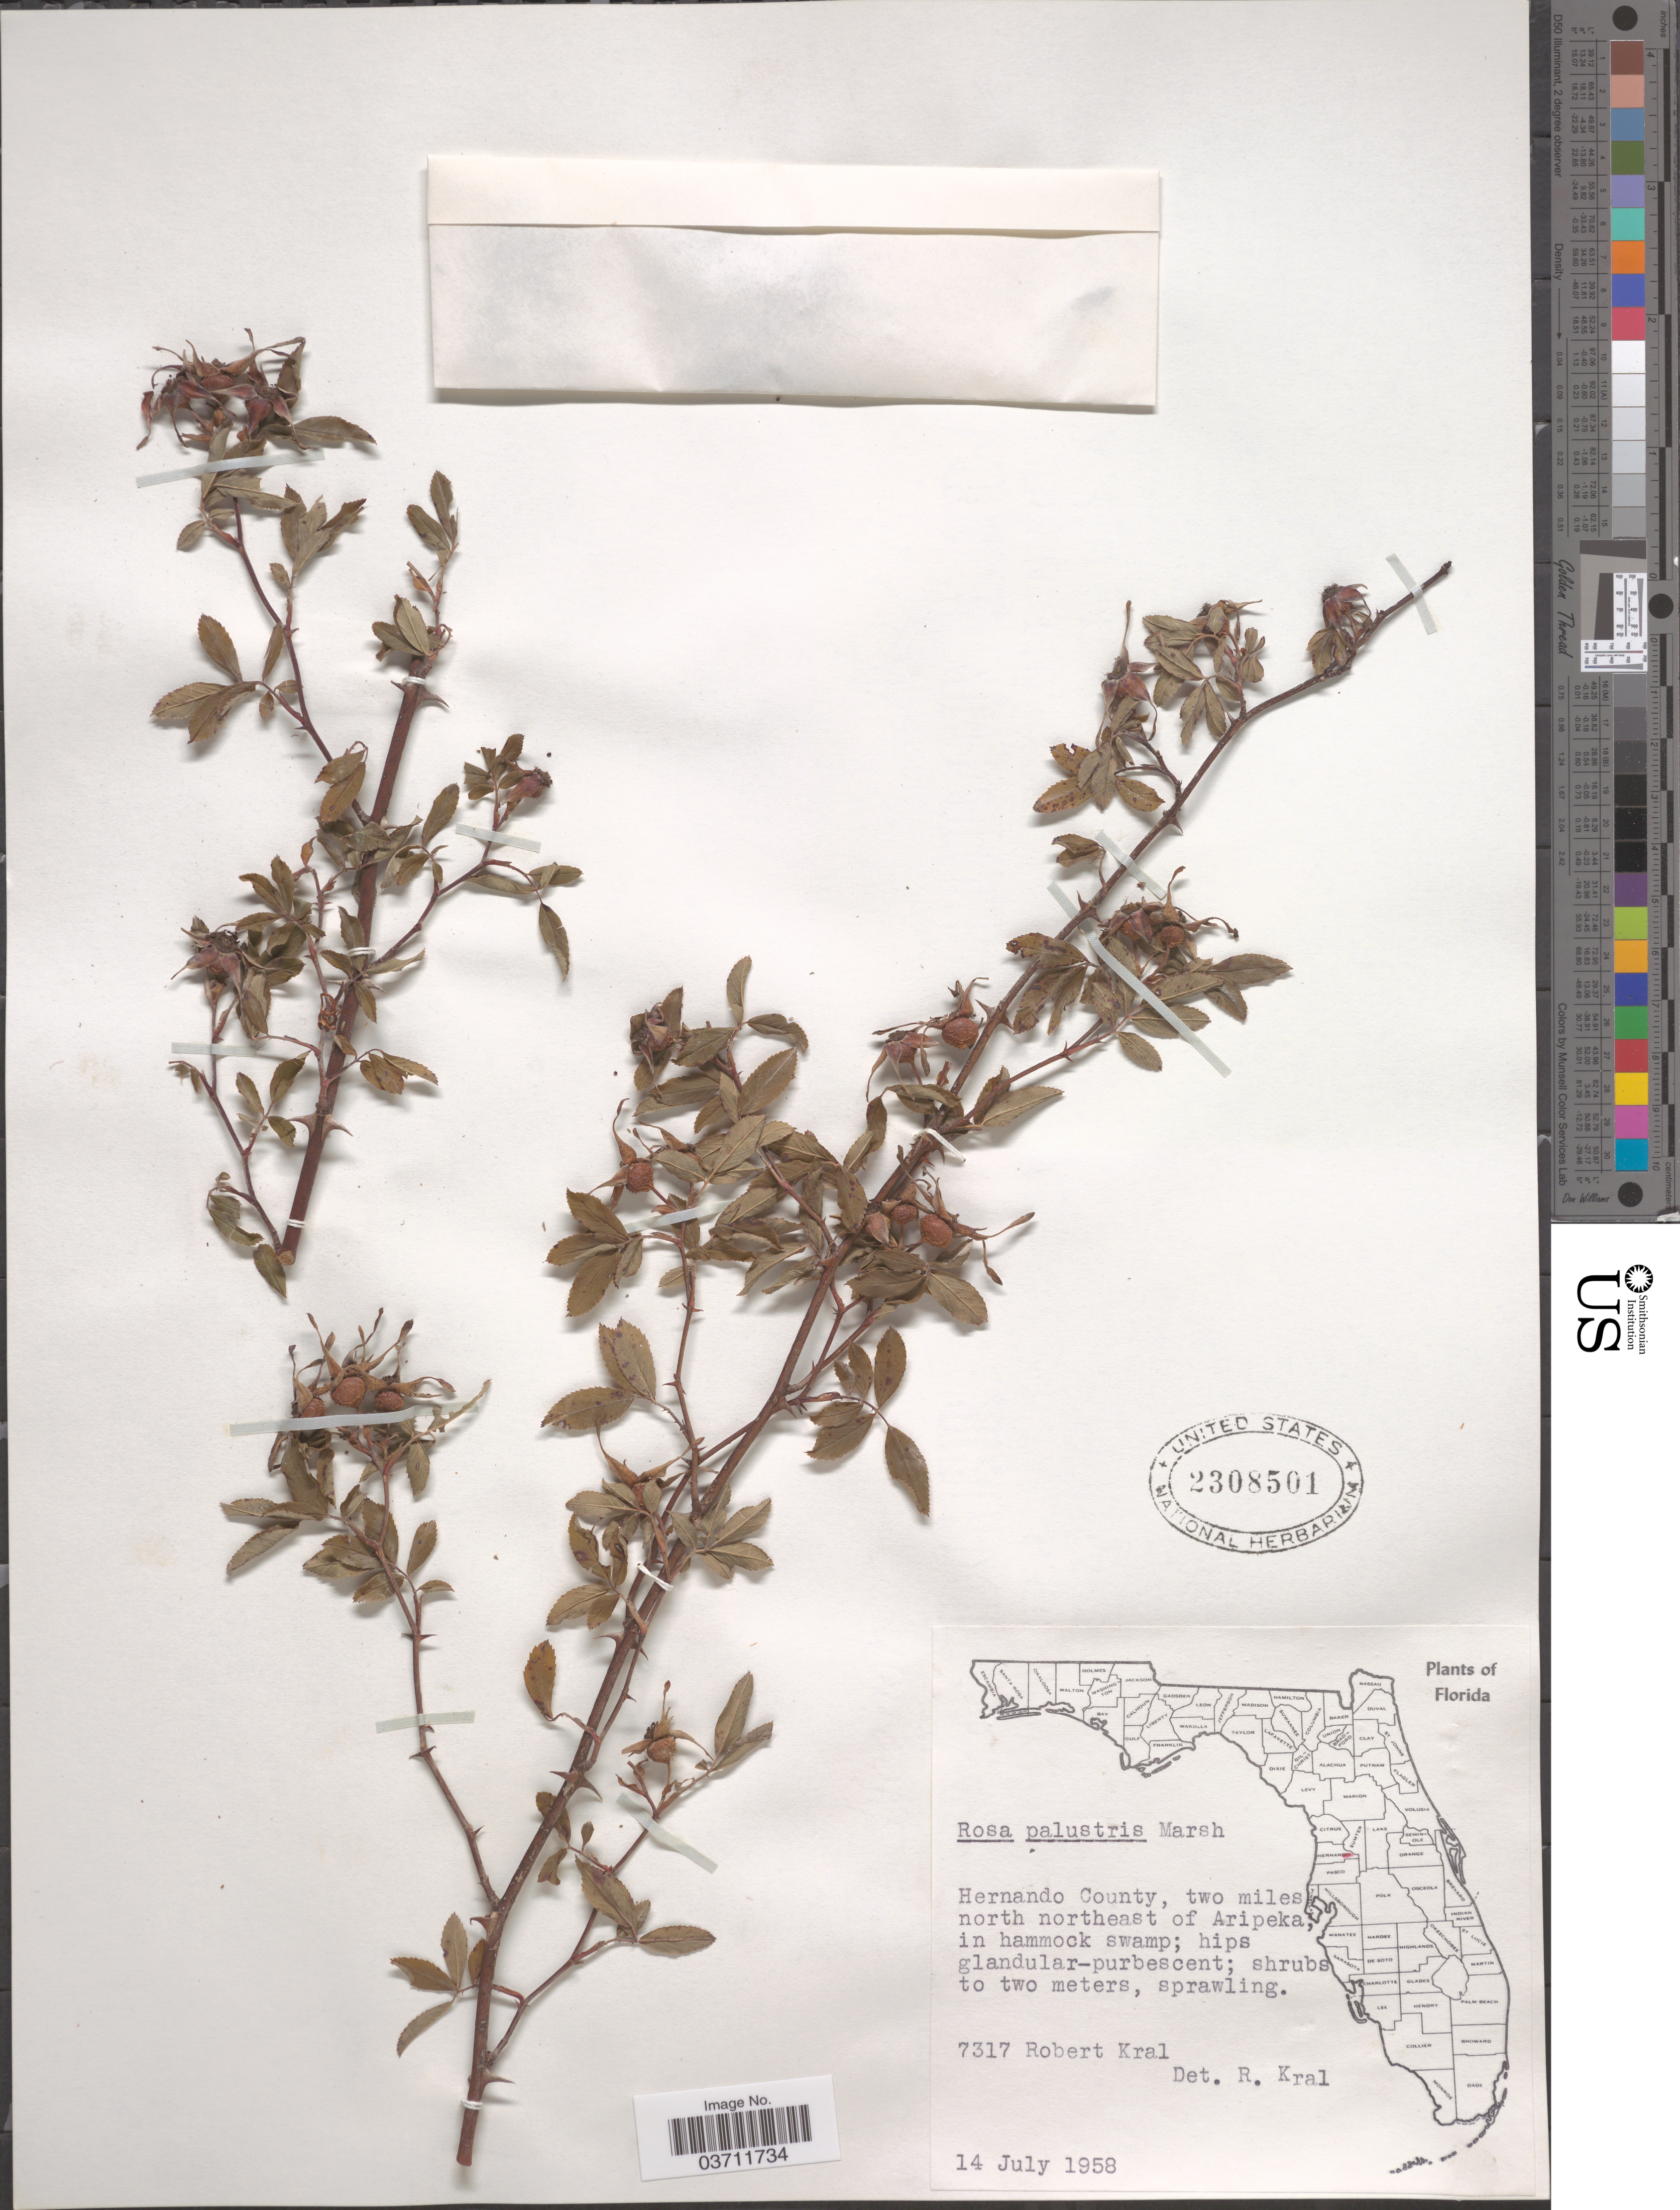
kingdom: Plantae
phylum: Tracheophyta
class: Magnoliopsida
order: Rosales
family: Rosaceae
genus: Rosa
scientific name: Rosa palustris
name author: Marshall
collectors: R. Kral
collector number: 7317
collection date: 1958-07-14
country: United States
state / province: Florida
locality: Hernando County, two miles north northeast of Aripeka.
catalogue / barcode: US 2308501